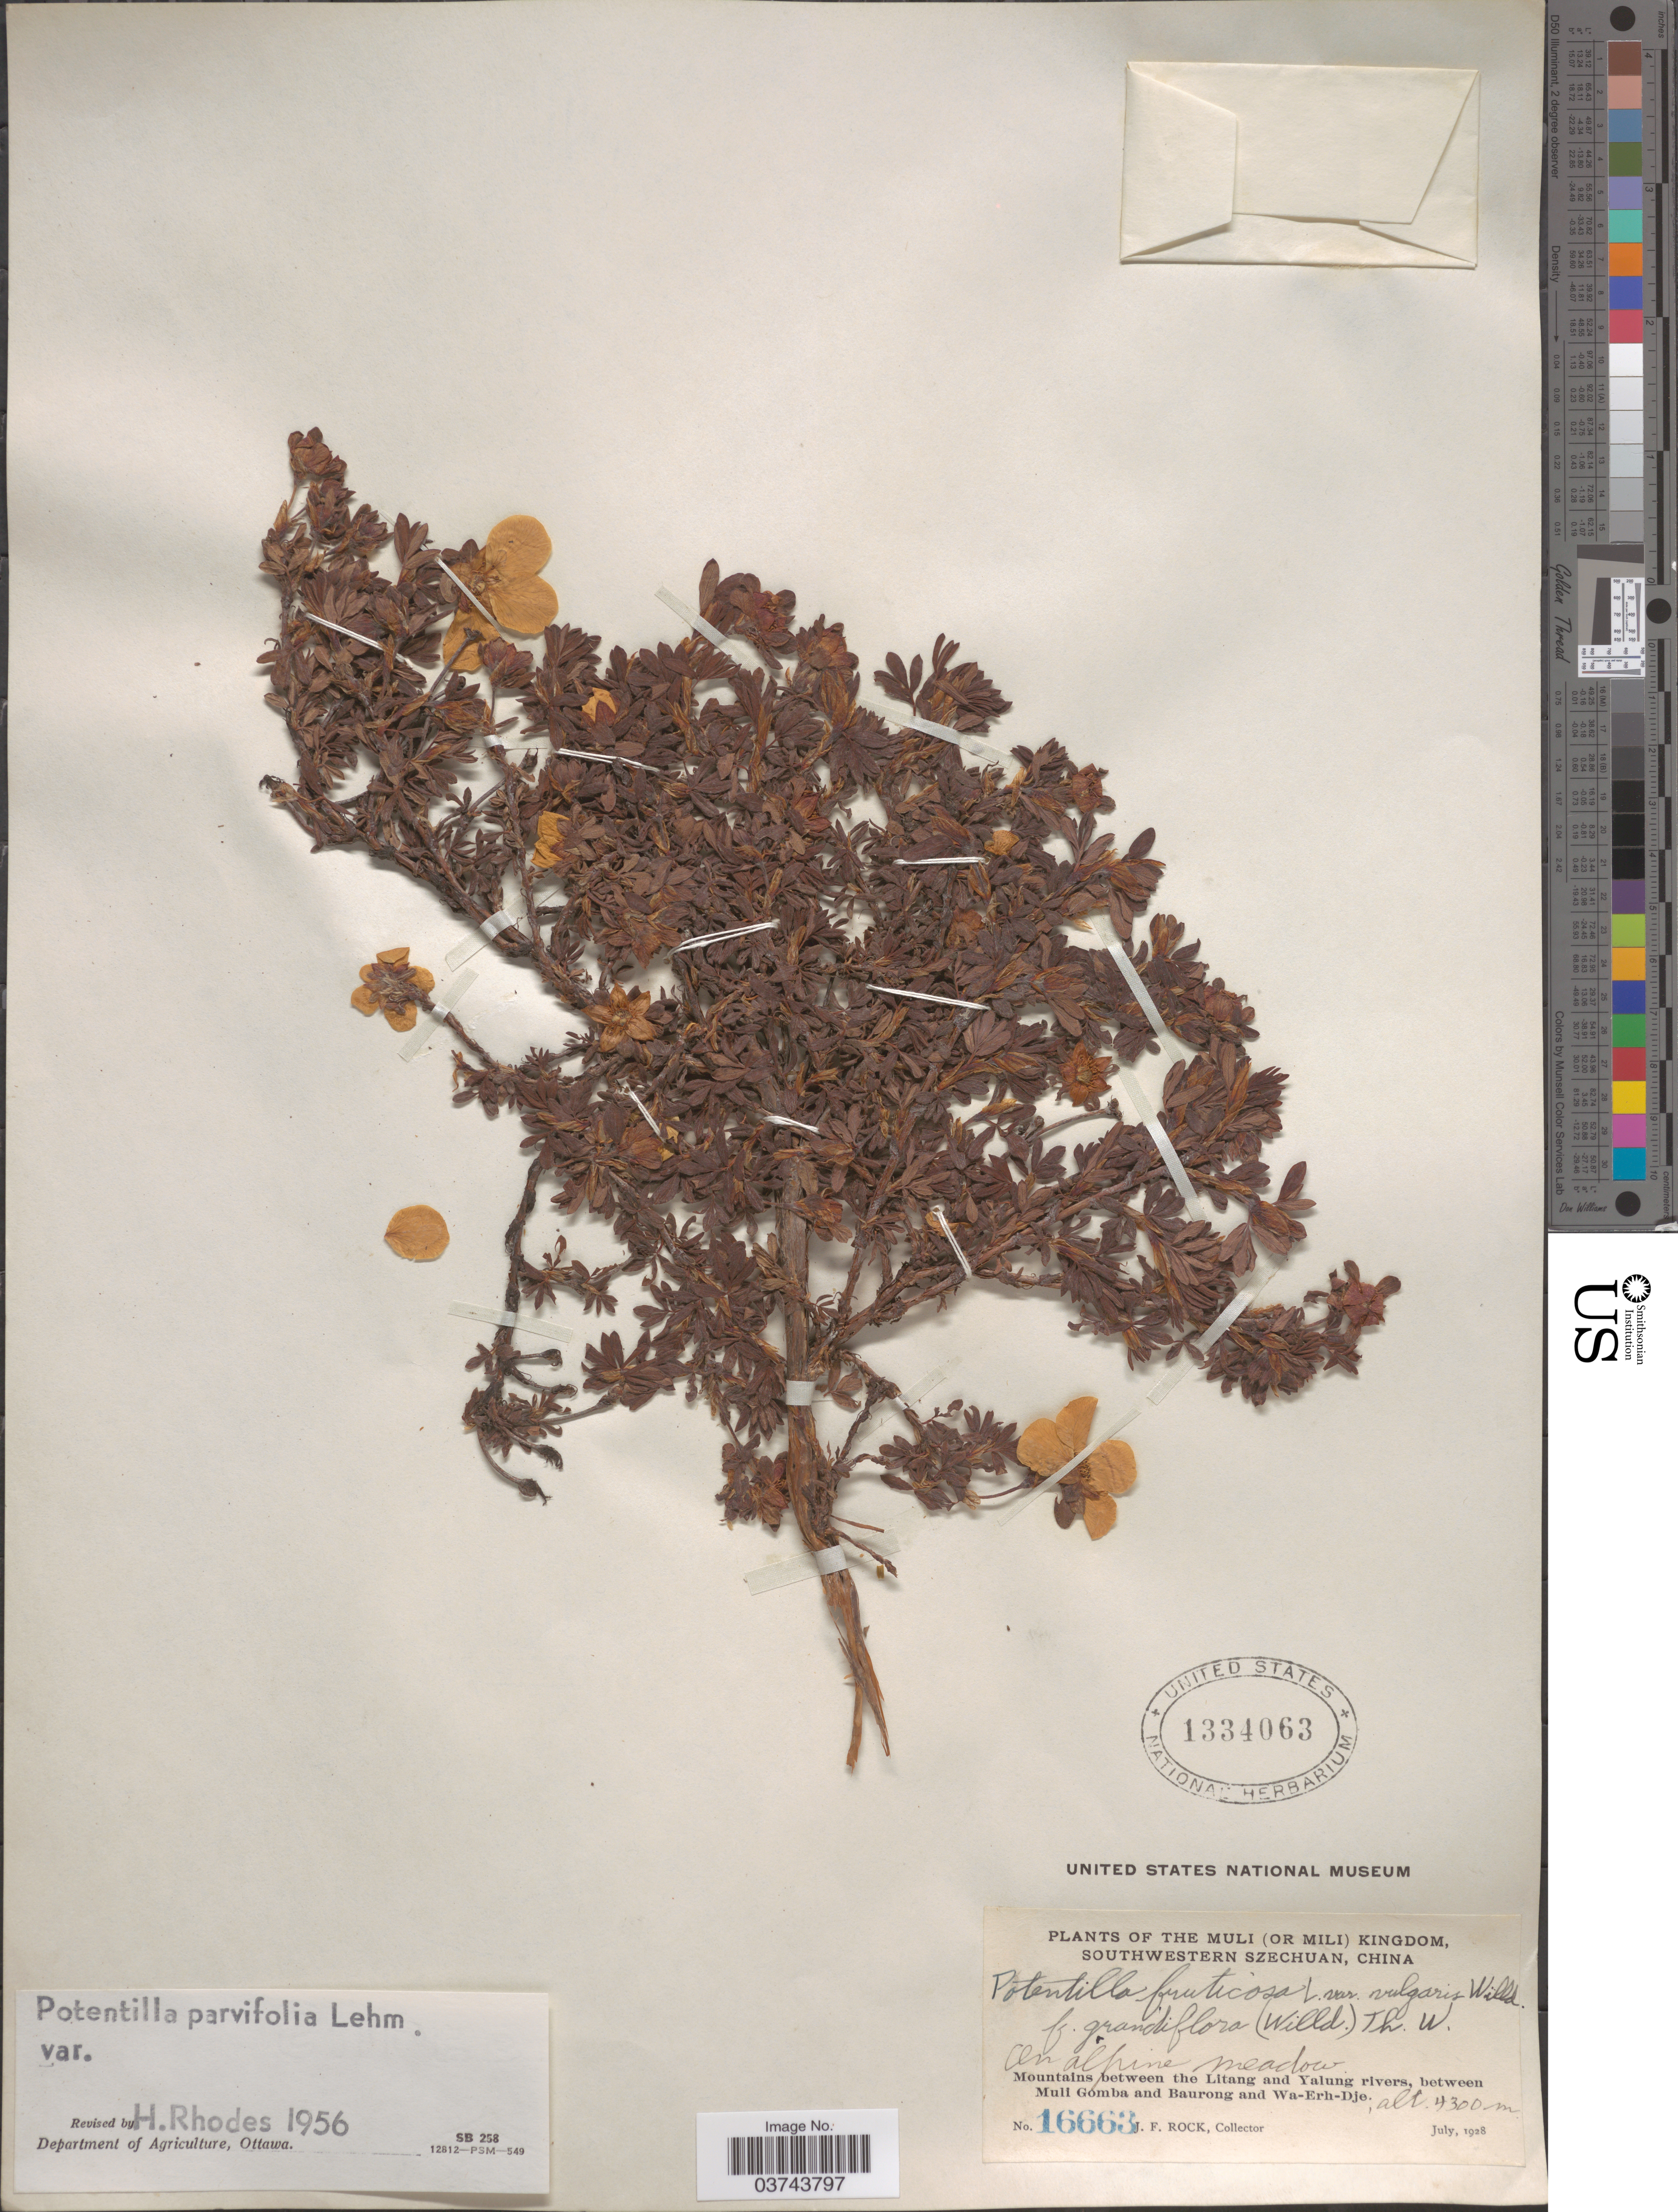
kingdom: Plantae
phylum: Tracheophyta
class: Magnoliopsida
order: Rosales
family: Rosaceae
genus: Dasiphora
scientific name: Dasiphora parvifolia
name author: (Fisch. ex Lehm.) Juz.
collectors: J. Rock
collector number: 16663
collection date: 1928-07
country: China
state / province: Sichuan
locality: The Muli (or Mili) Kingdom, Southwestern Szechuan. Mountains between the Litang and Yalung rivers, between Muli Gomba and Baurong and Wa-Erh-Dje.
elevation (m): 4300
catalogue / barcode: US 1334063